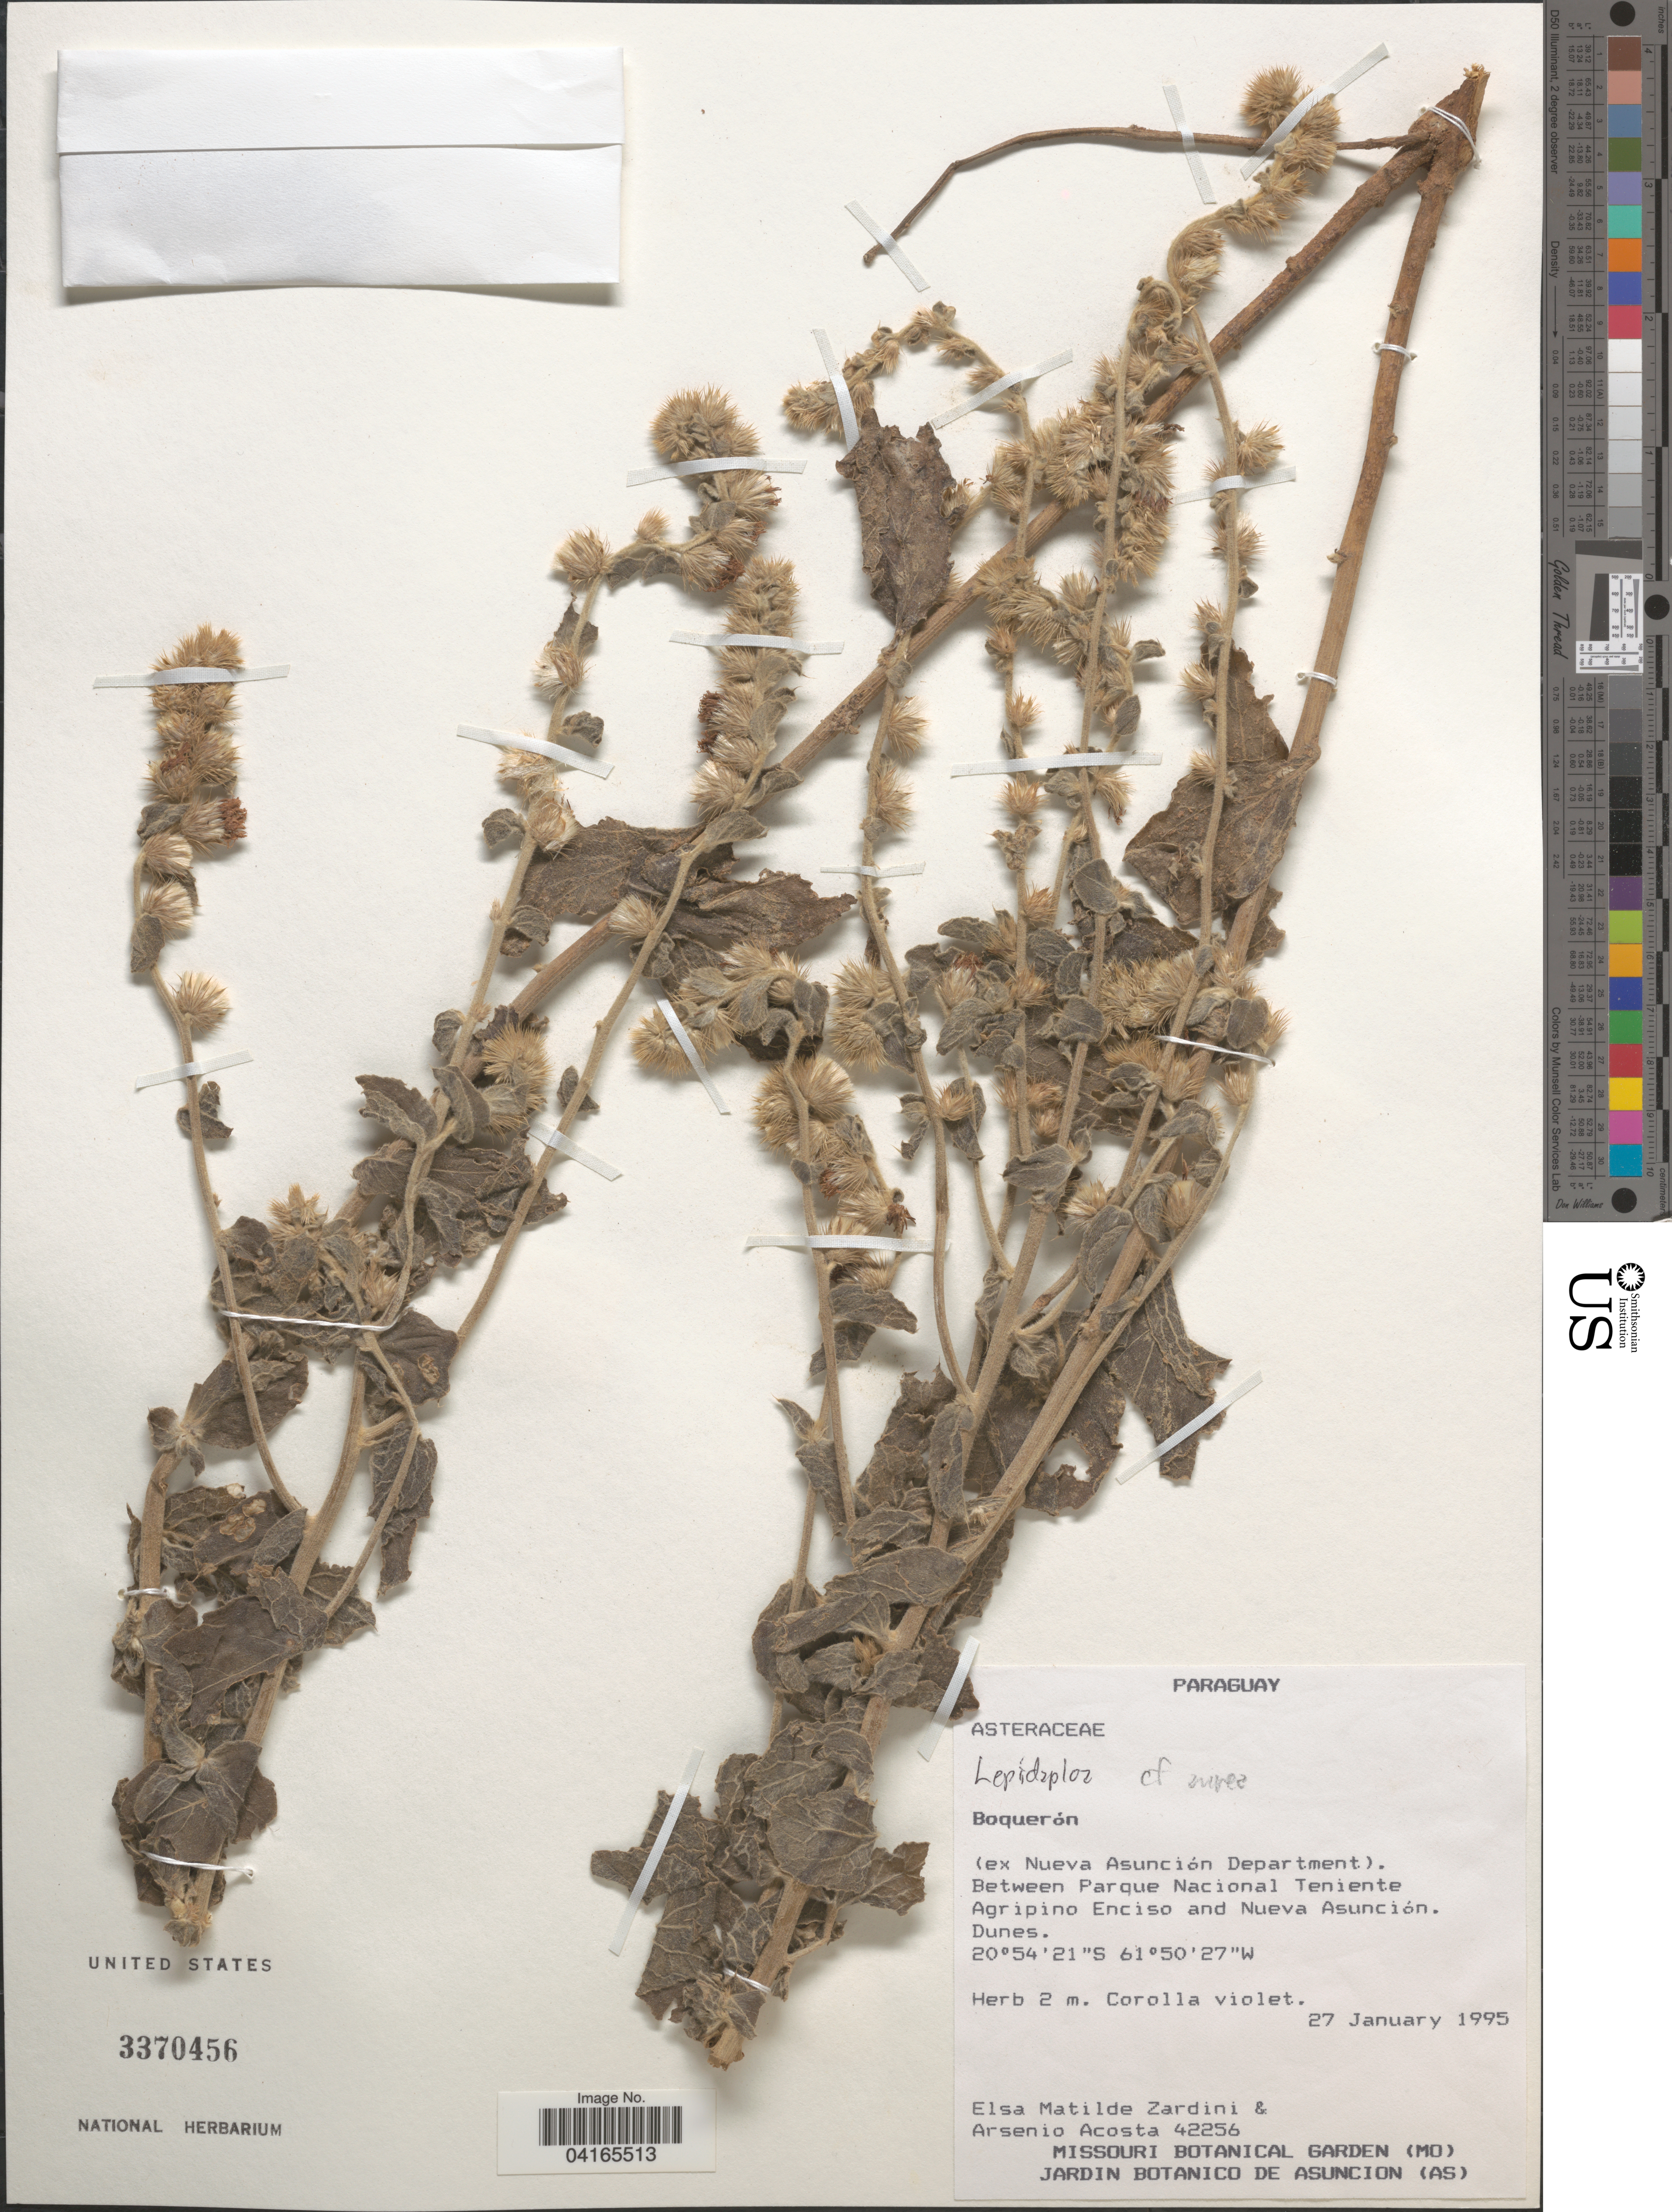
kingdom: Plantae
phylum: Tracheophyta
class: Magnoliopsida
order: Asterales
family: Asteraceae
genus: Lepidaploa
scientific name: Lepidaploa aurea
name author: (Mart. ex DC.) H. Rob.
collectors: E. M. Zardini & A. Acosta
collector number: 42256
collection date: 1995-01-27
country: Paraguay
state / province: Boqueron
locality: Boquerón. (ex Nueva Asunción Department). Between Parque Nacional Teniente Agripino Enciso and Nueva Asunción.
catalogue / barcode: US 3370456